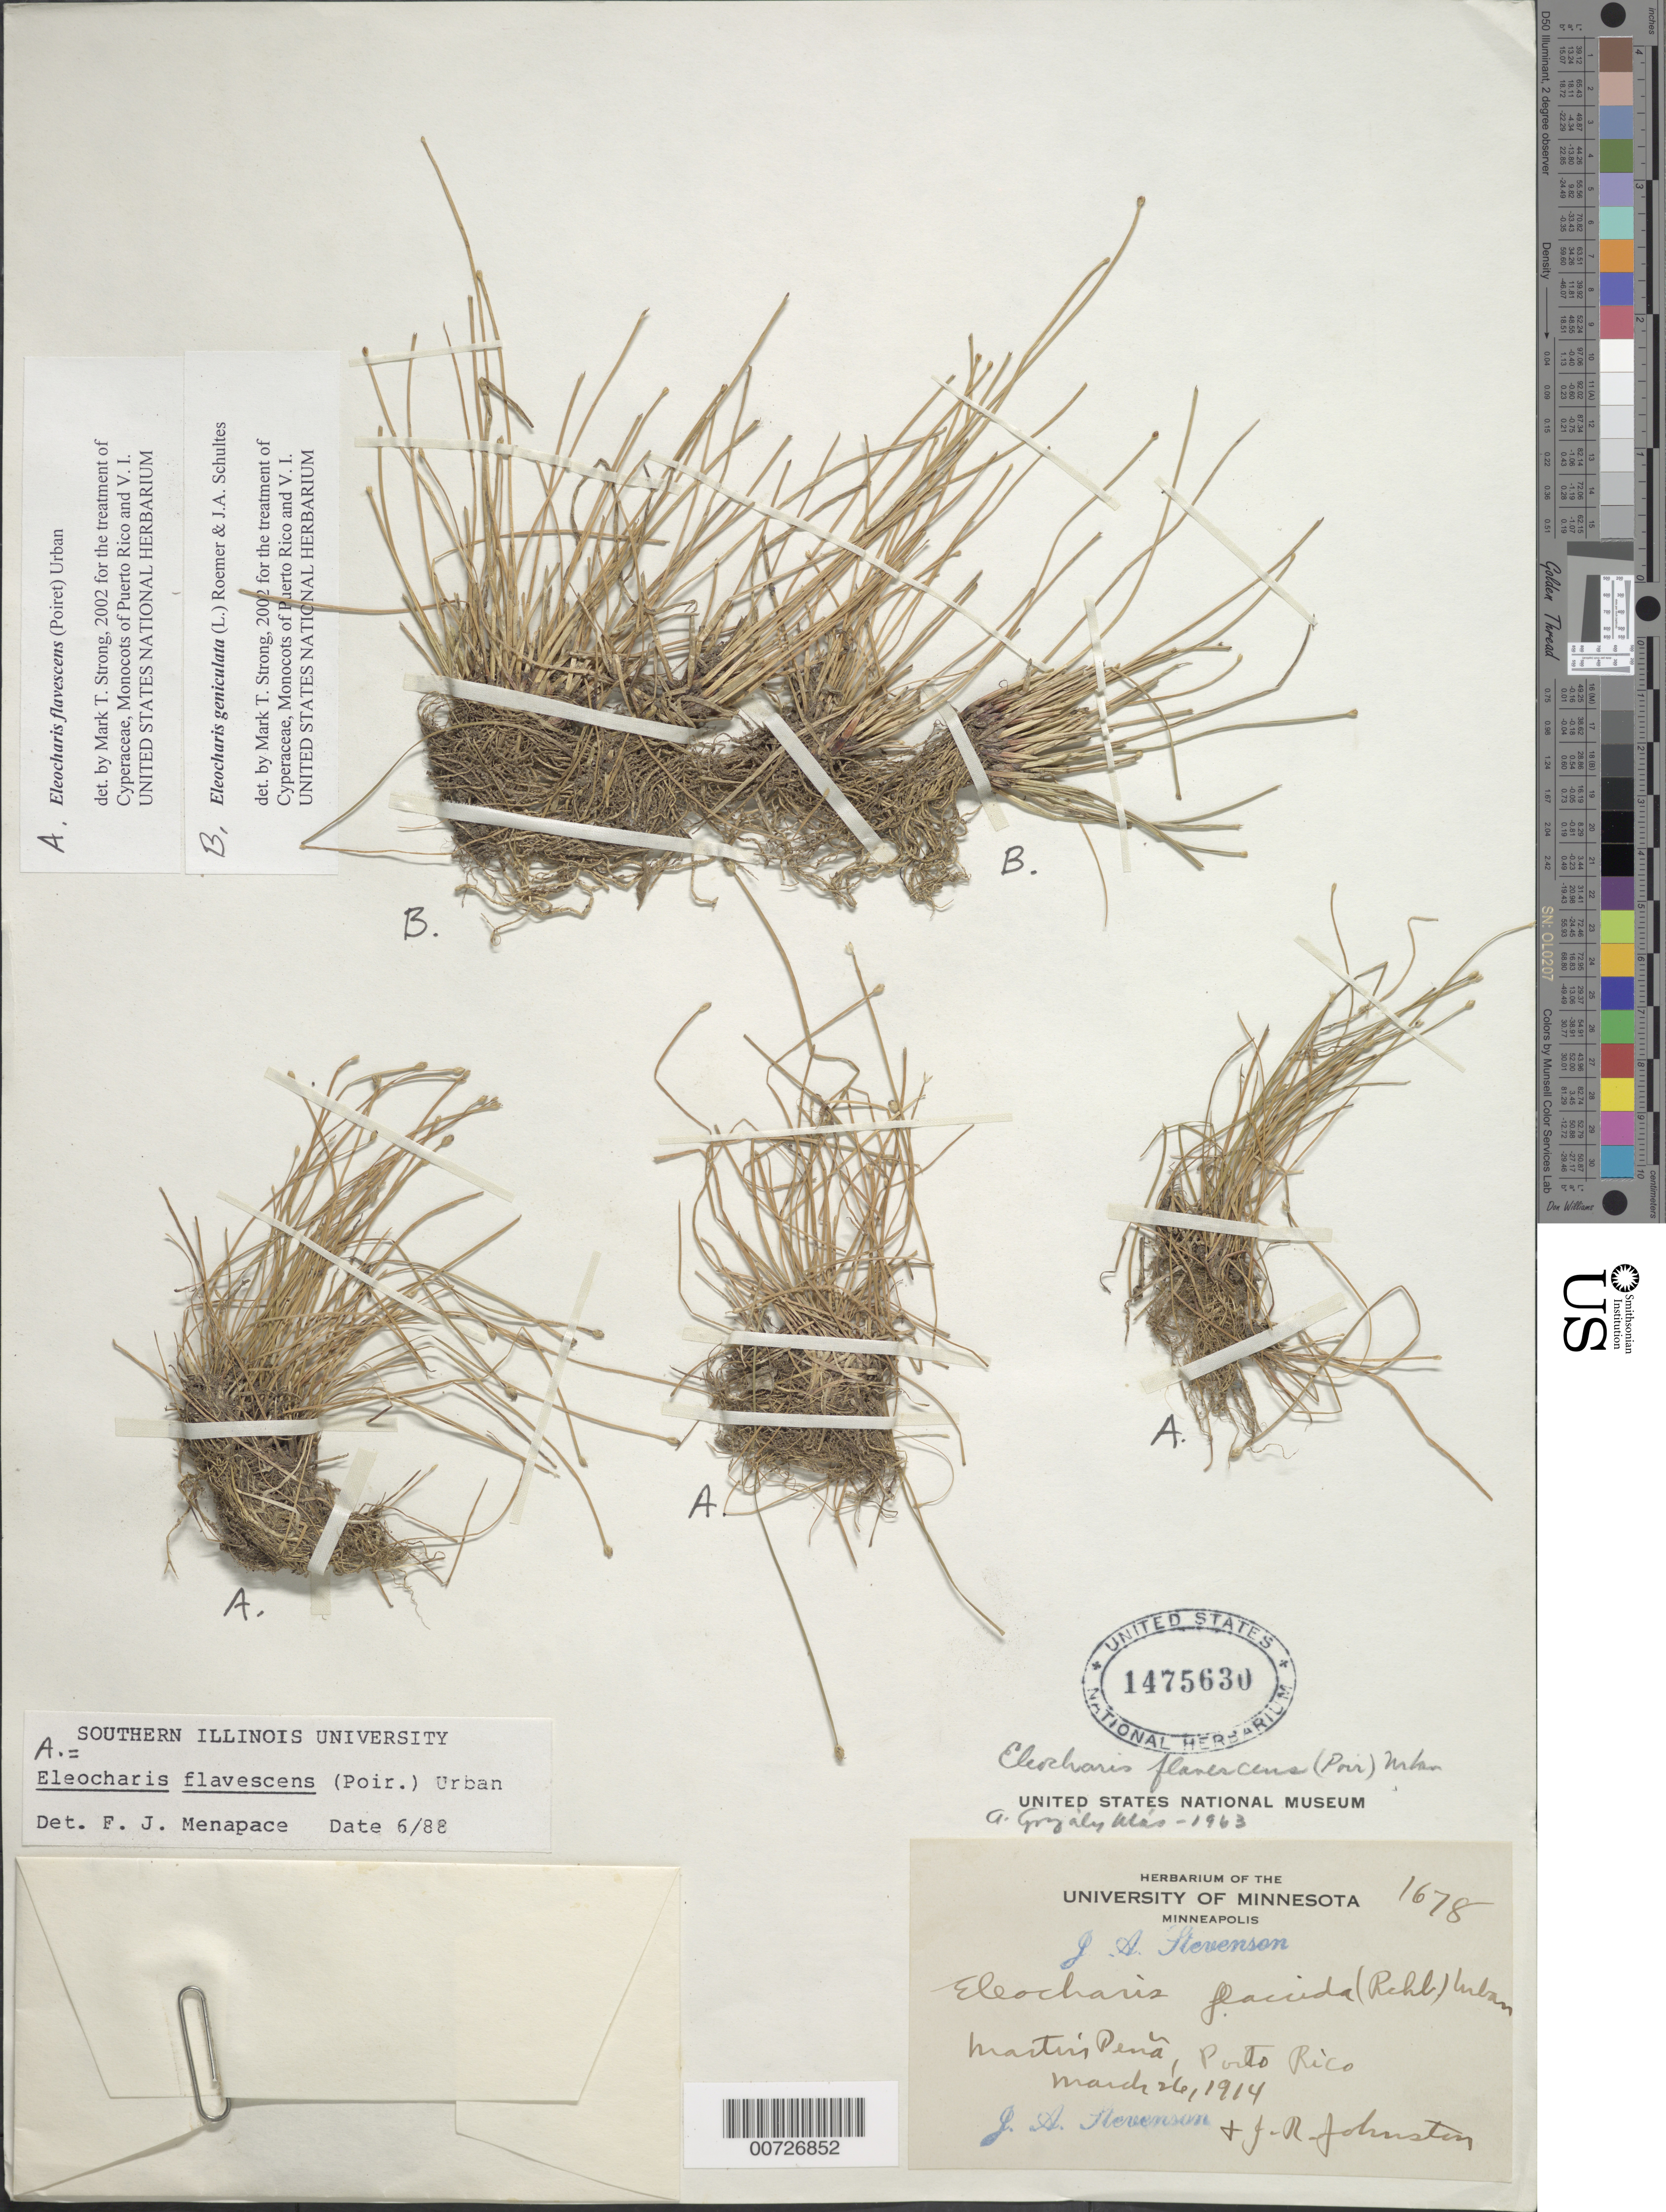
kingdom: Plantae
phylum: Tracheophyta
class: Liliopsida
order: Poales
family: Cyperaceae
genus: Eleocharis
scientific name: Eleocharis flavescens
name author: (Poir.) Urb.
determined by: Strong, M. T., (US), Smithsonian Institution - National Museum of Natural History (UNITED STATES)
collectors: J. Stevenson & J. Johnston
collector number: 1678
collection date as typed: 26 Mar 1914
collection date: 1914-03-26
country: Puerto Rico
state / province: San Juan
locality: Martin Peña.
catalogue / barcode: US 1475630